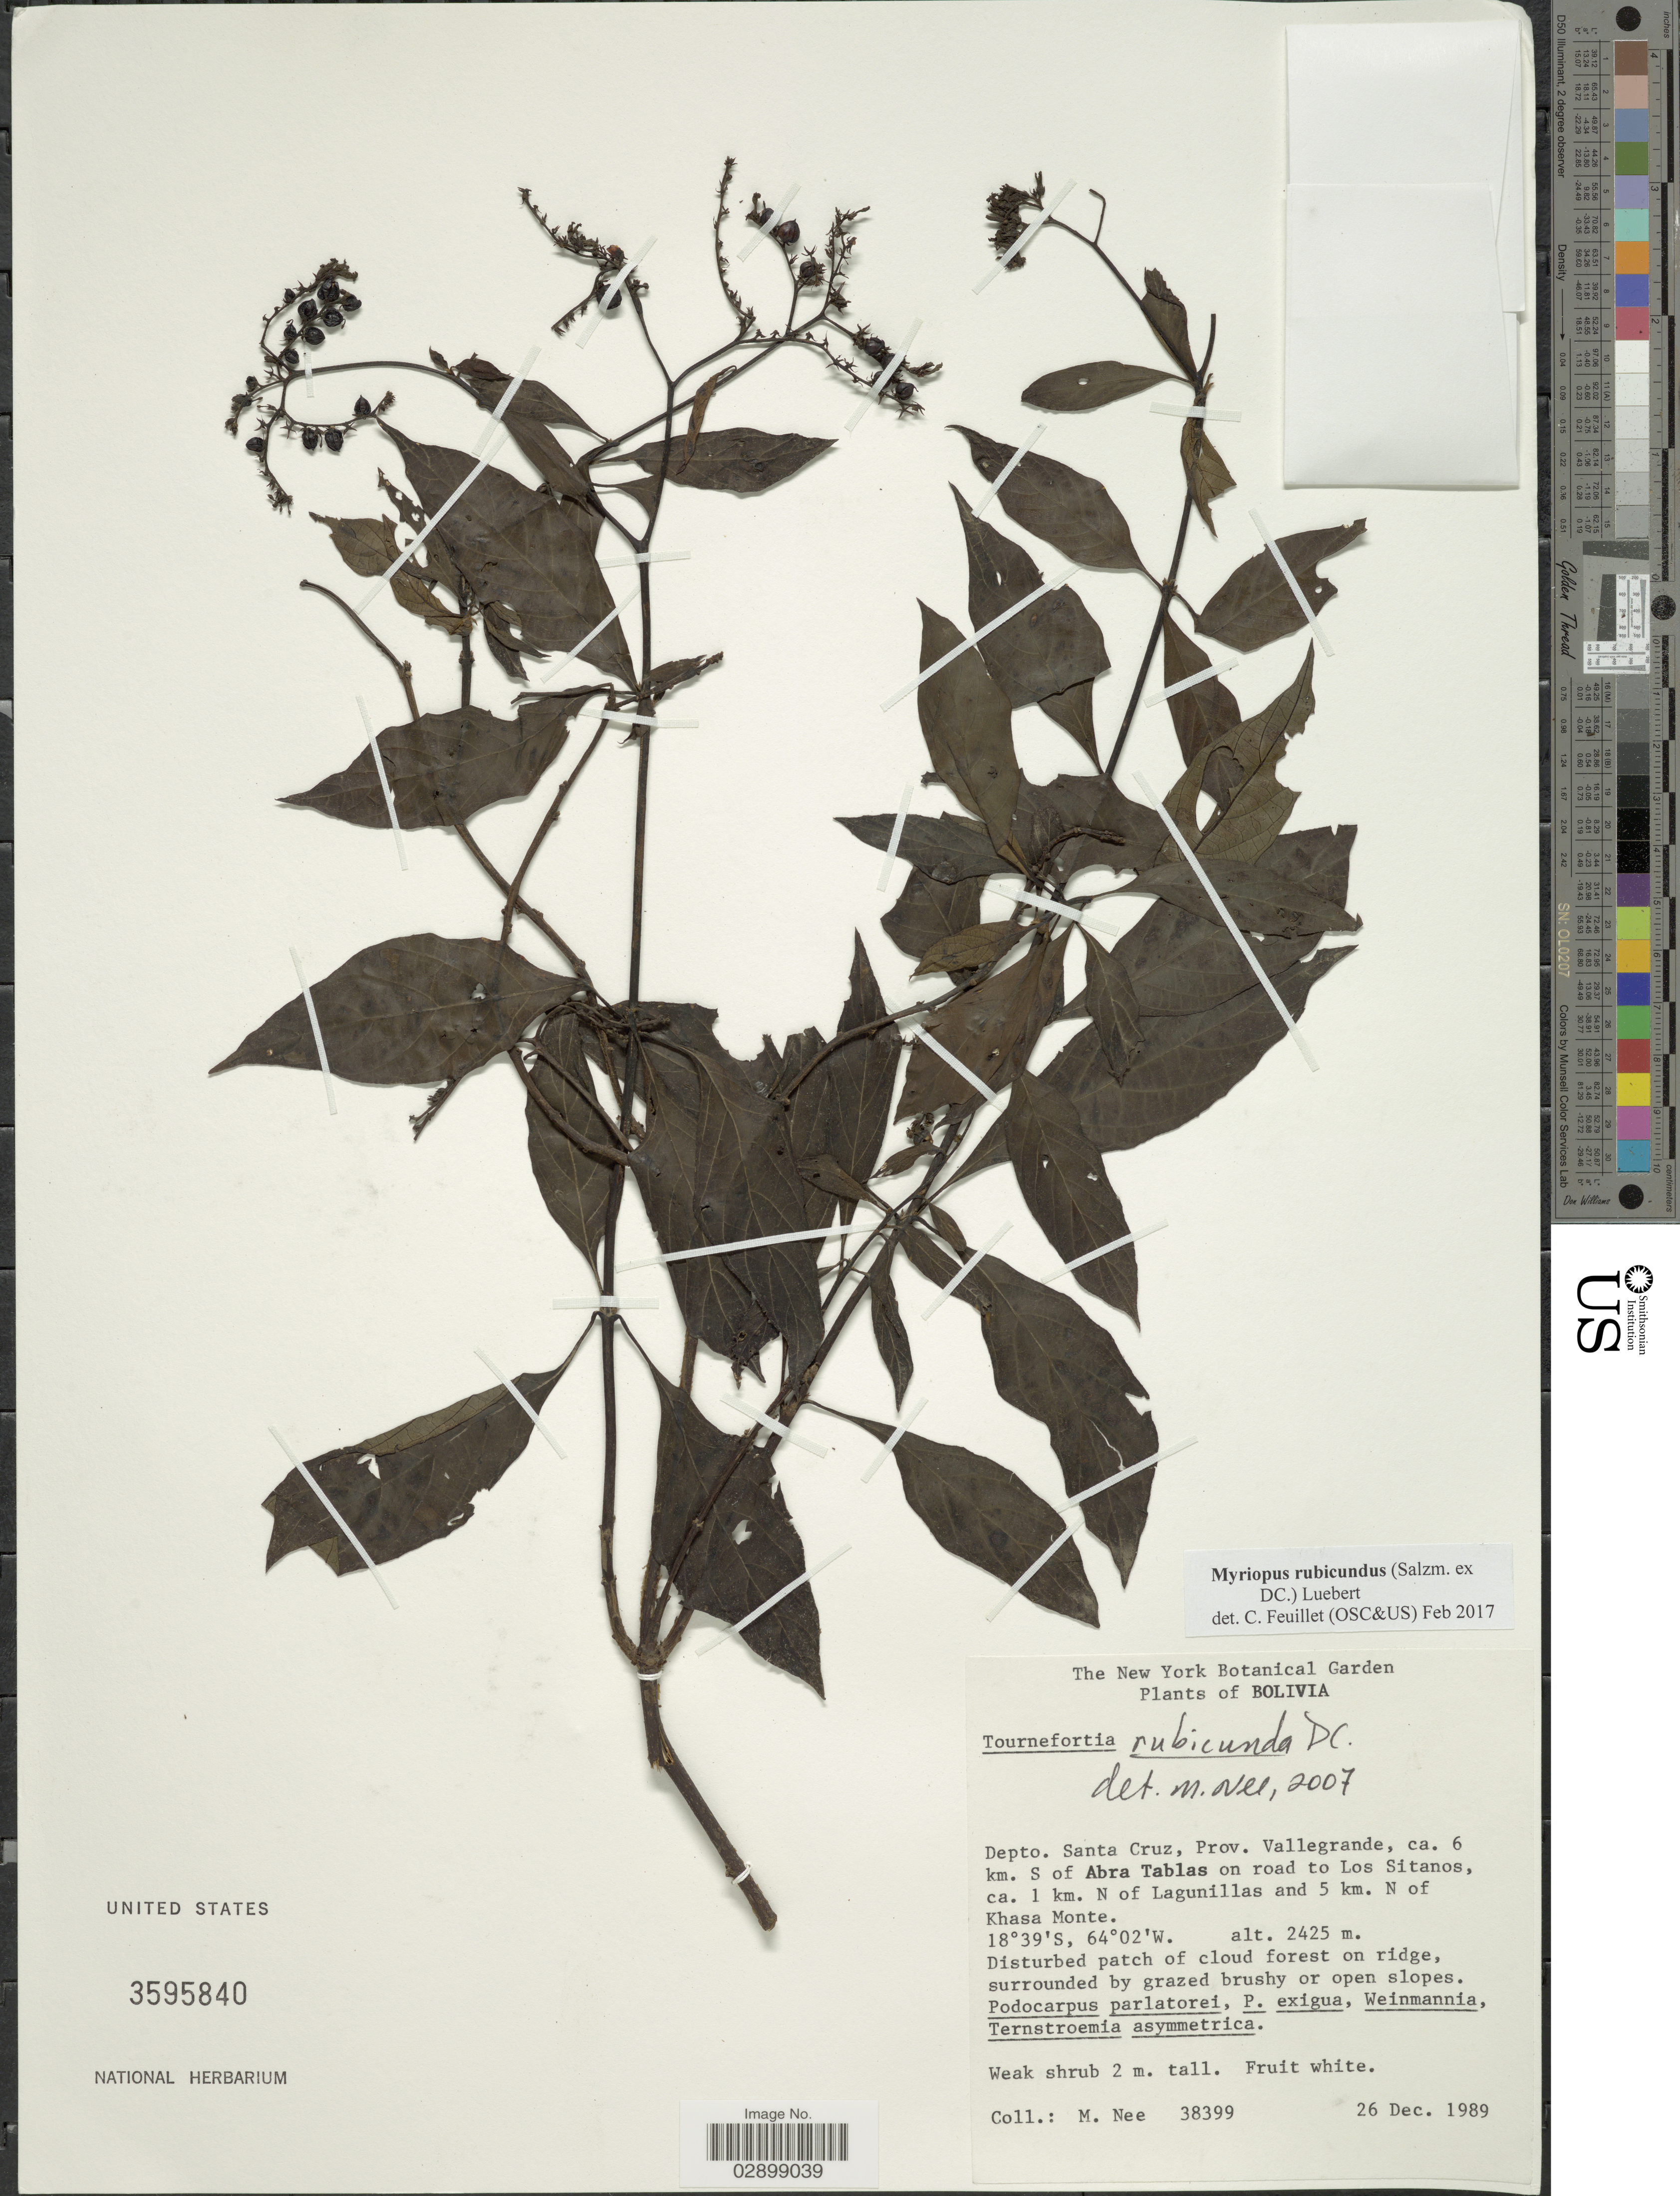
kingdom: Plantae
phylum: Tracheophyta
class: Magnoliopsida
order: Boraginales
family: Heliotropiaceae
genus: Myriopus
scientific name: Myriopus rubicundus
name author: (Salzm. ex DC.)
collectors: M. Nee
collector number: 38399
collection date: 1989-12-26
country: Bolivia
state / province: Santa Cruz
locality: Depto. Santa Cruz, Prov. Vallegrande, ca. 6 km. S of Abra Tablas on road to Los Sitanos, ca. 1 km. N of Lagunillas and 5 km. N of Khasa Monte.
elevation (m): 2425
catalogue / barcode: US 3595840